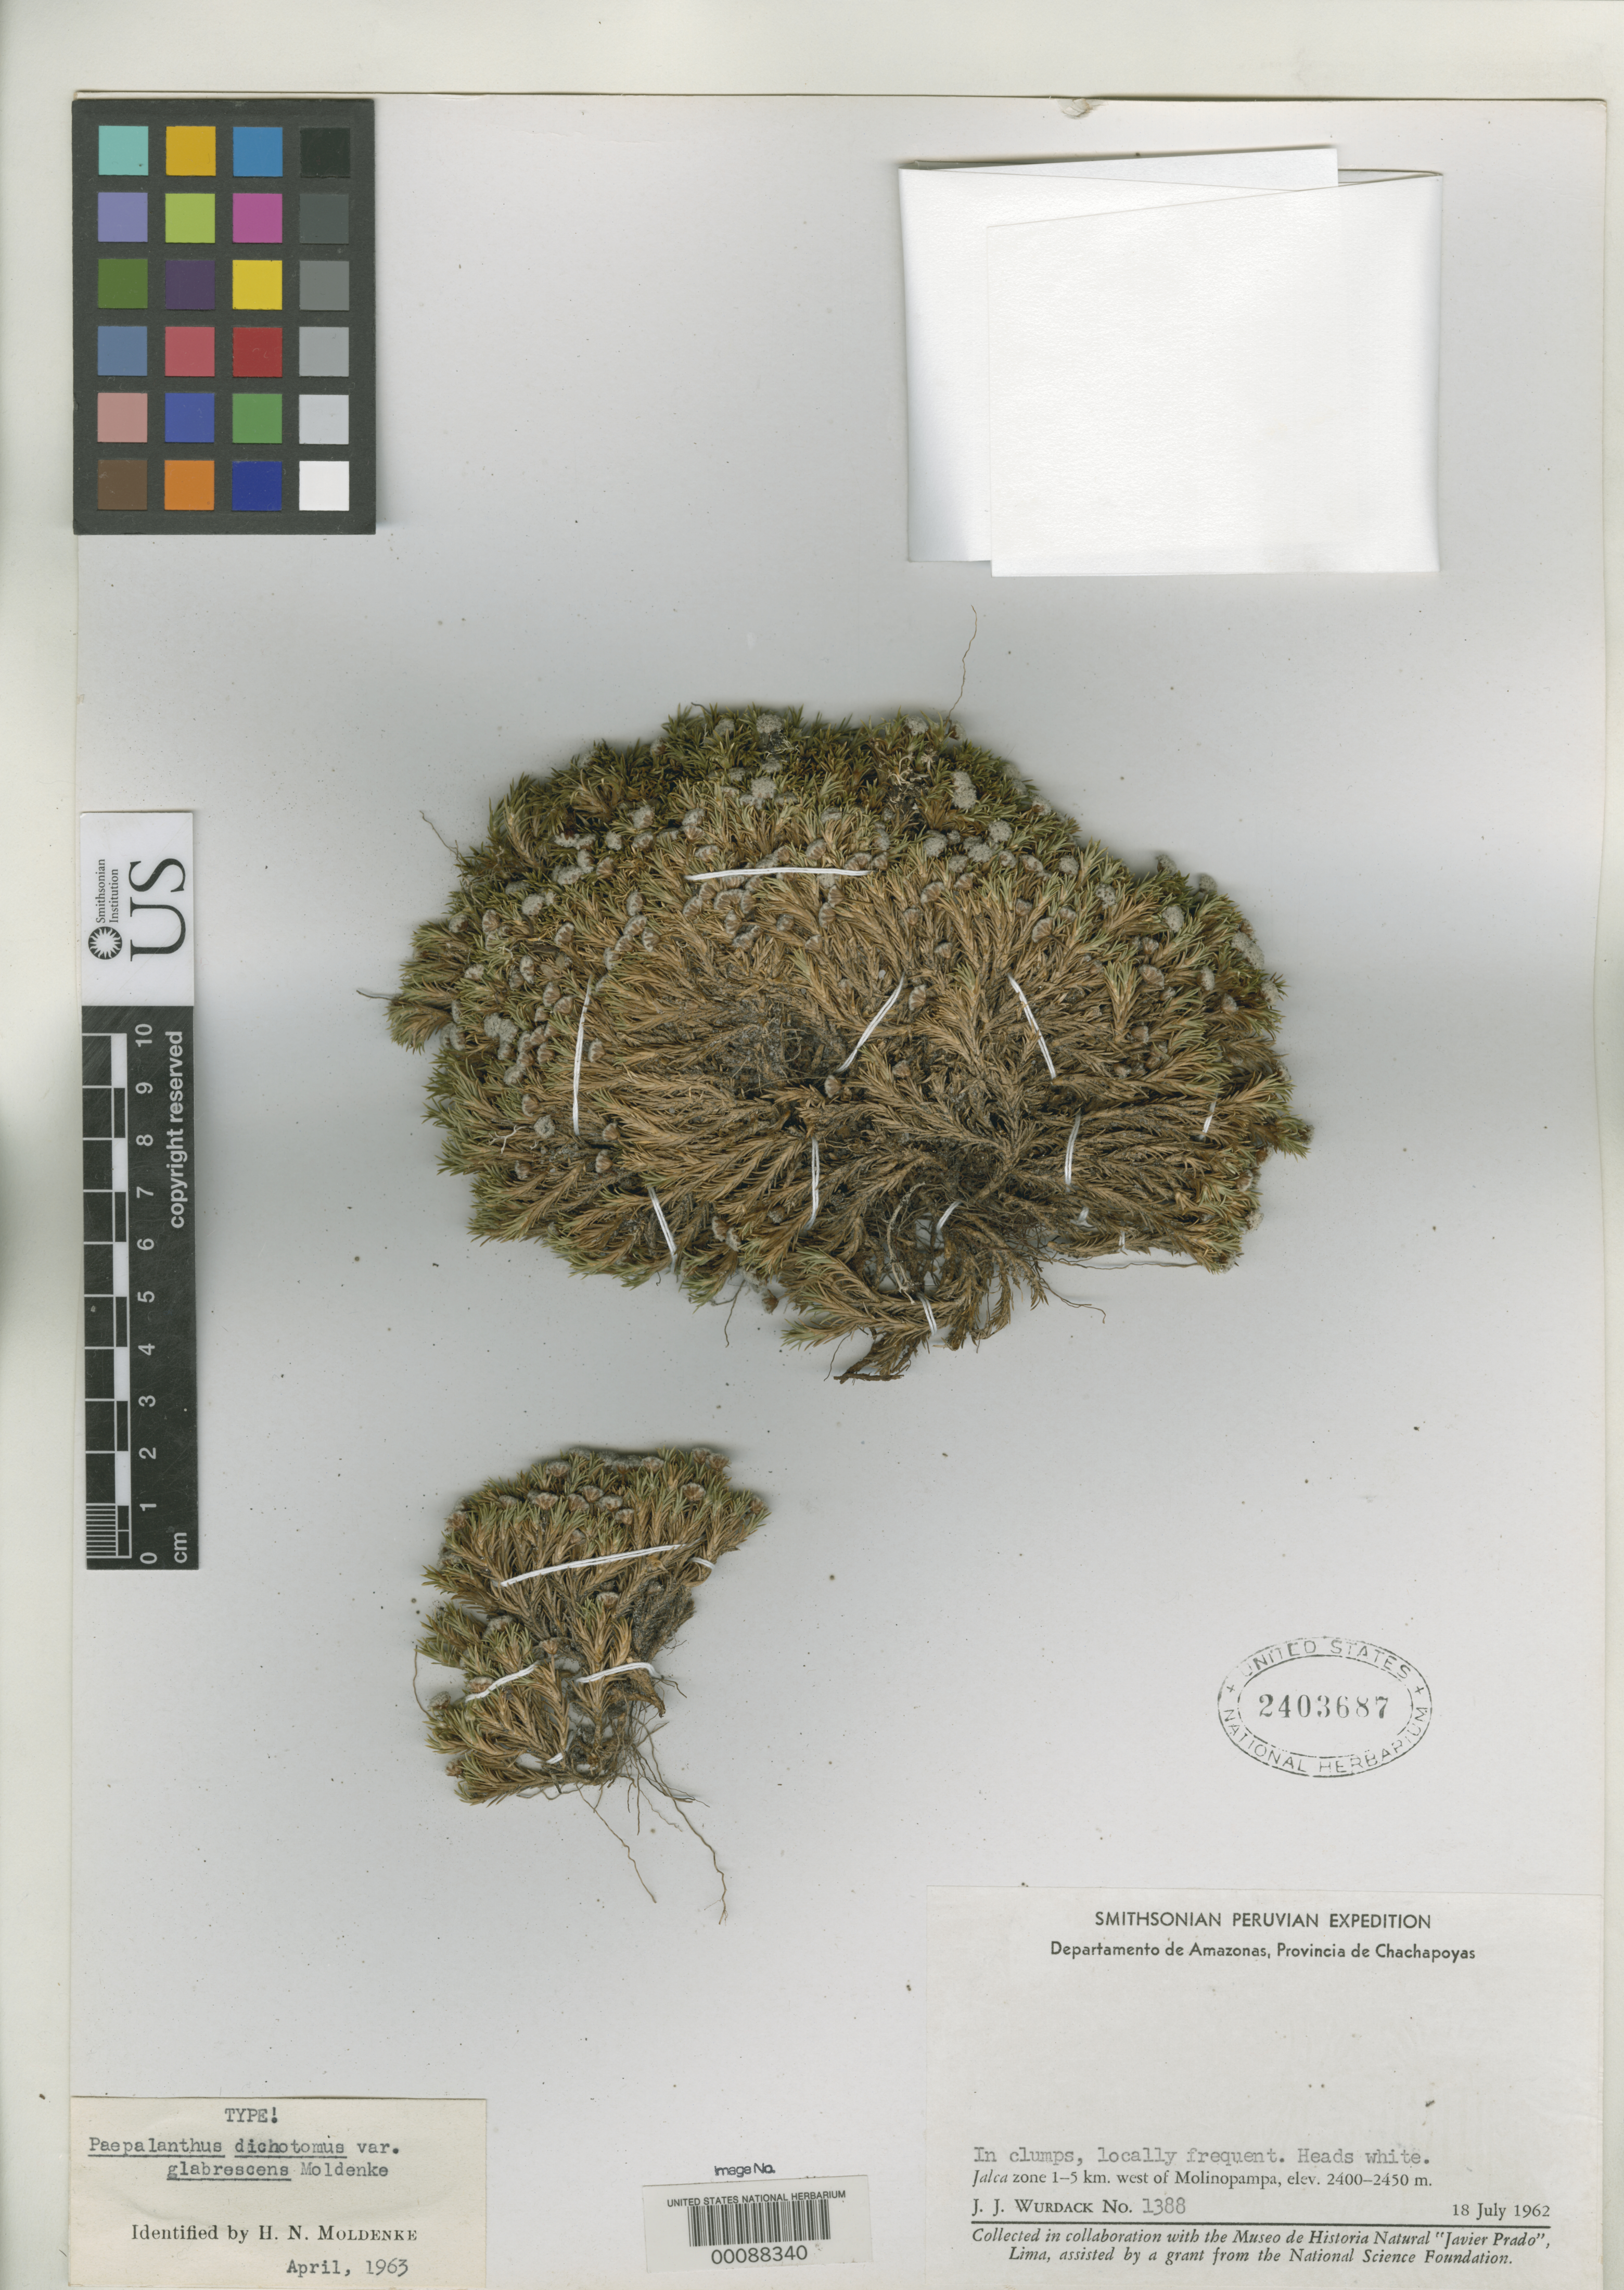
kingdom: Plantae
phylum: Tracheophyta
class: Liliopsida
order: Poales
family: Eriocaulaceae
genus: Paepalanthus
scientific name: Paepalanthus dichotomus var. glabrescens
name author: Moldenke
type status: Holotype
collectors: J. J. Wurdack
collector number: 1388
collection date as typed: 18 Jul 1962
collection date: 1962-07-18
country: Peru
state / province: Amazonas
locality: Molinopampa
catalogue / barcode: US 2403687